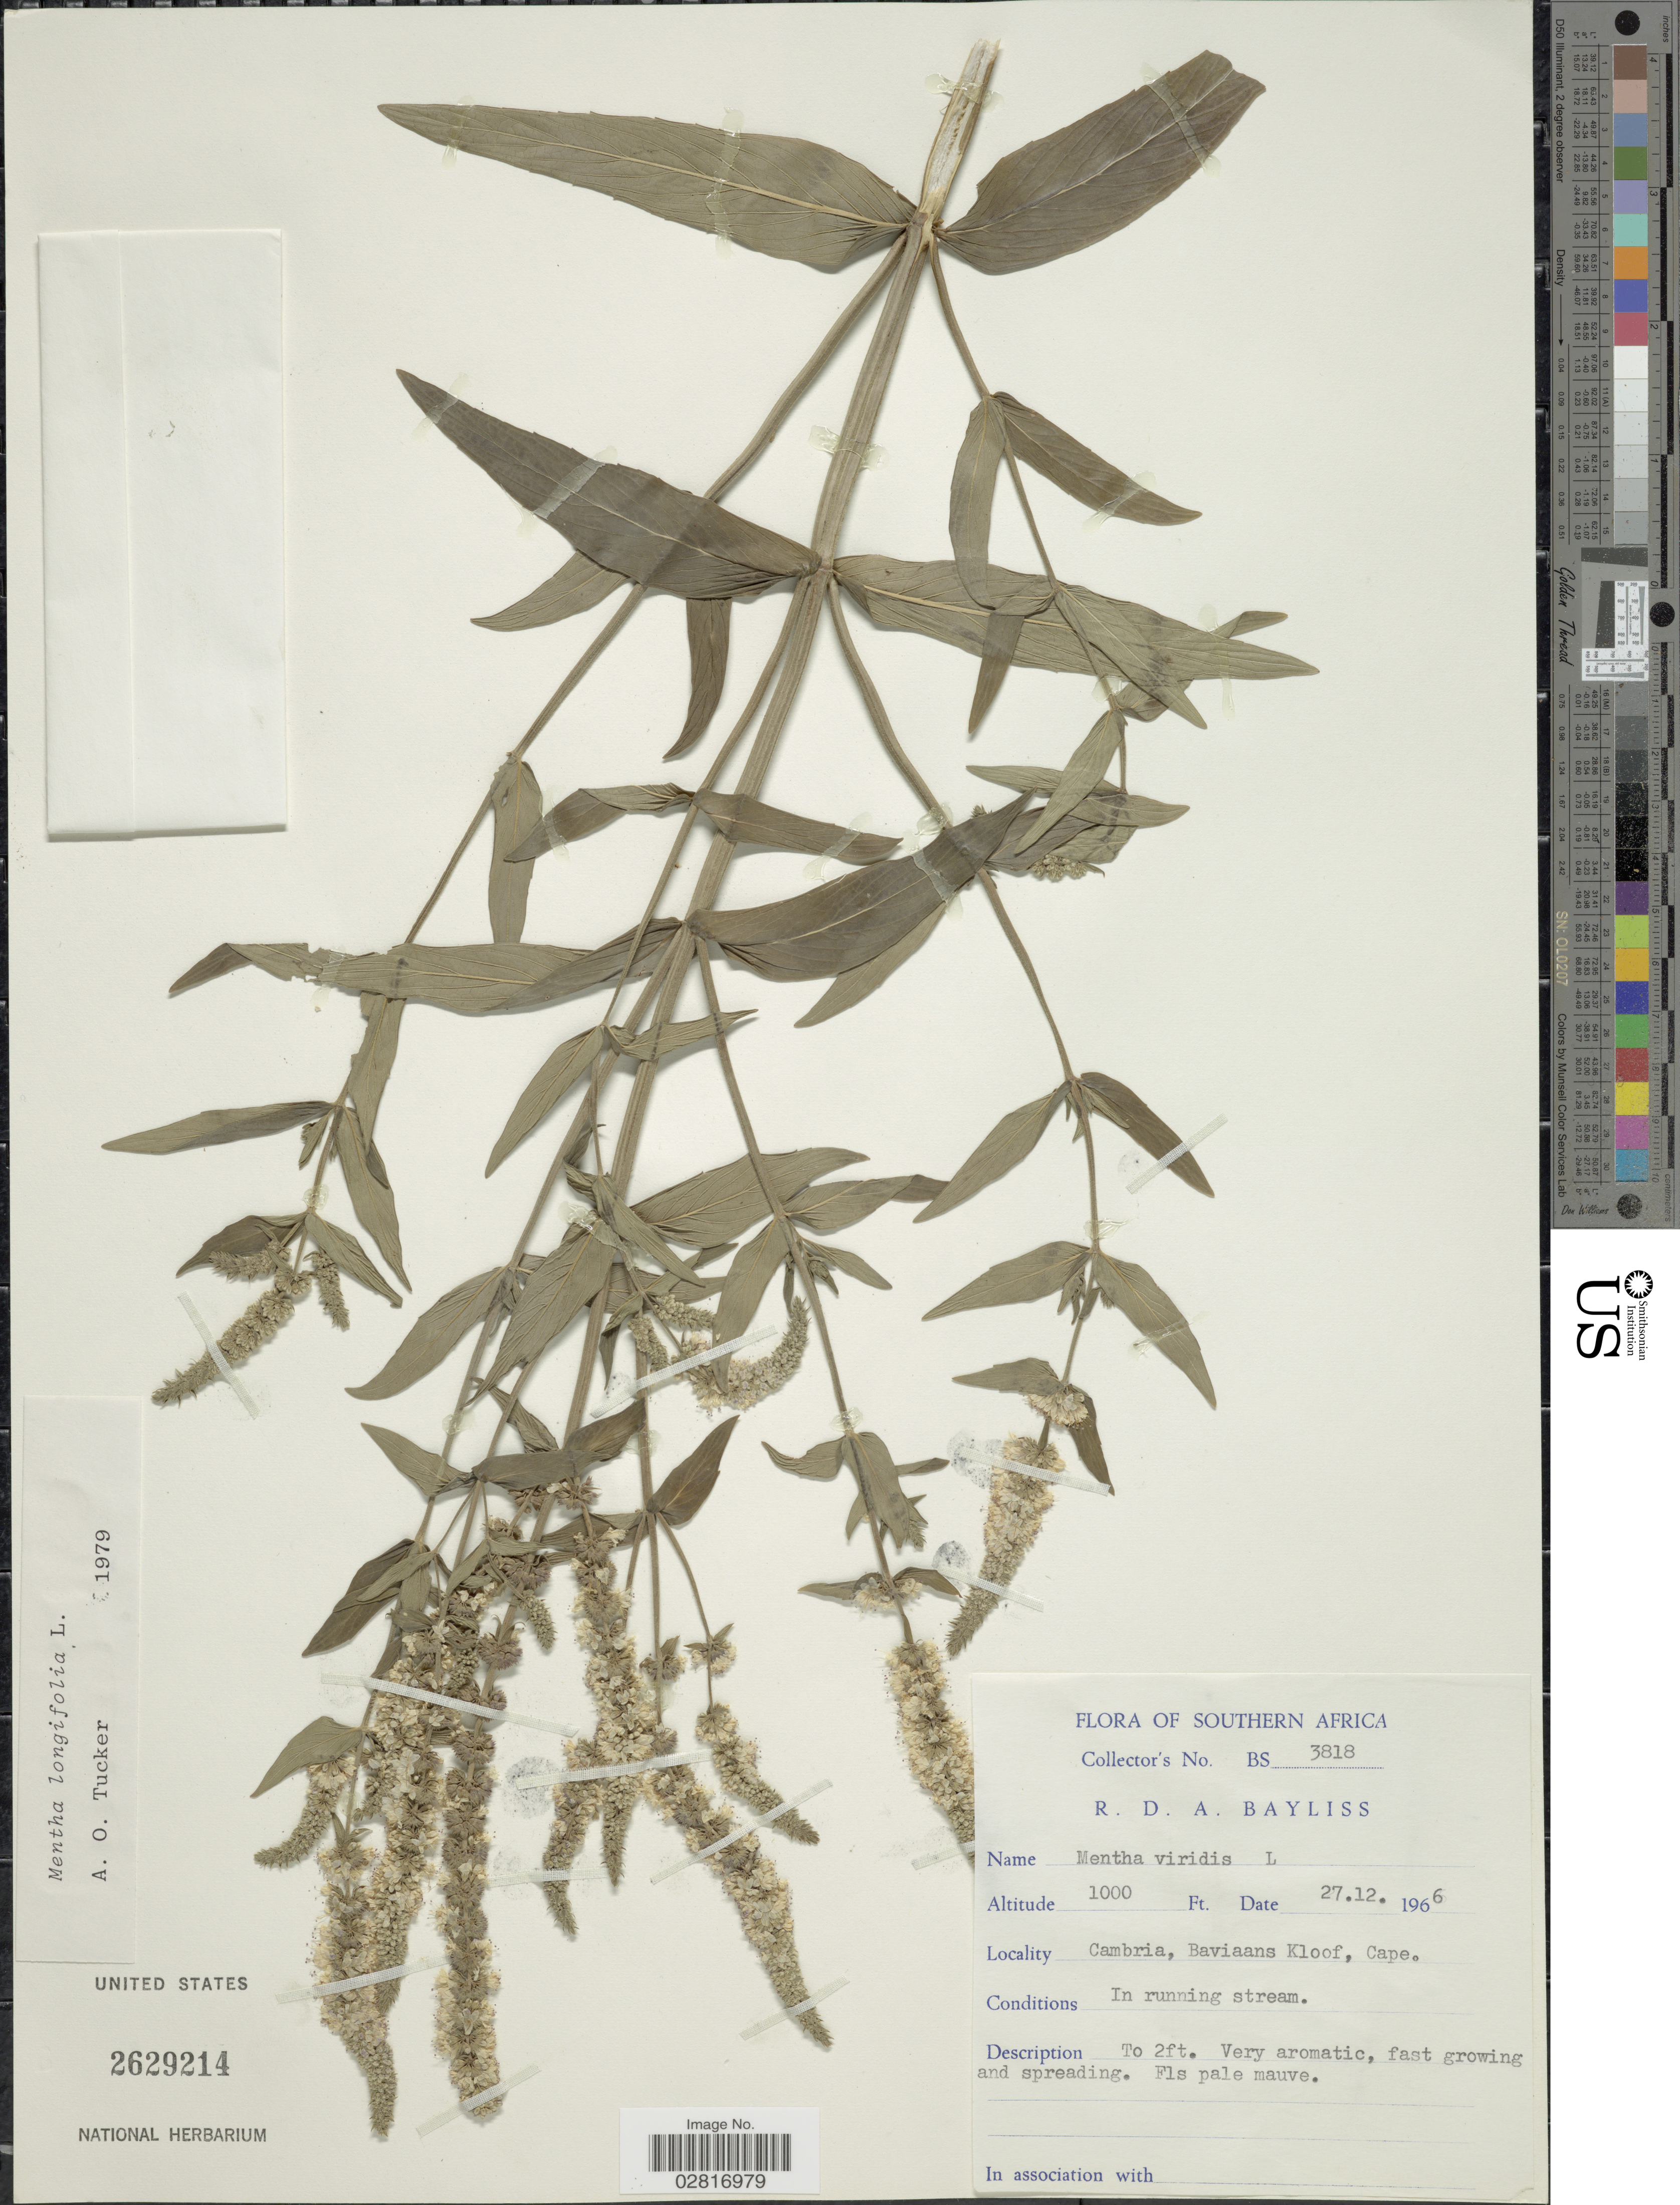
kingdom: Plantae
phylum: Tracheophyta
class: Magnoliopsida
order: Lamiales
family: Lamiaceae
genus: Mentha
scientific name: Mentha longifolia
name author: (L.) L.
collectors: R. Bayliss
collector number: BS3818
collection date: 1966-12-27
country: South Africa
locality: Southern Africa, Cambria, Baviaans Kloof, Cape.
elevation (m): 305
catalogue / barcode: US 2629214